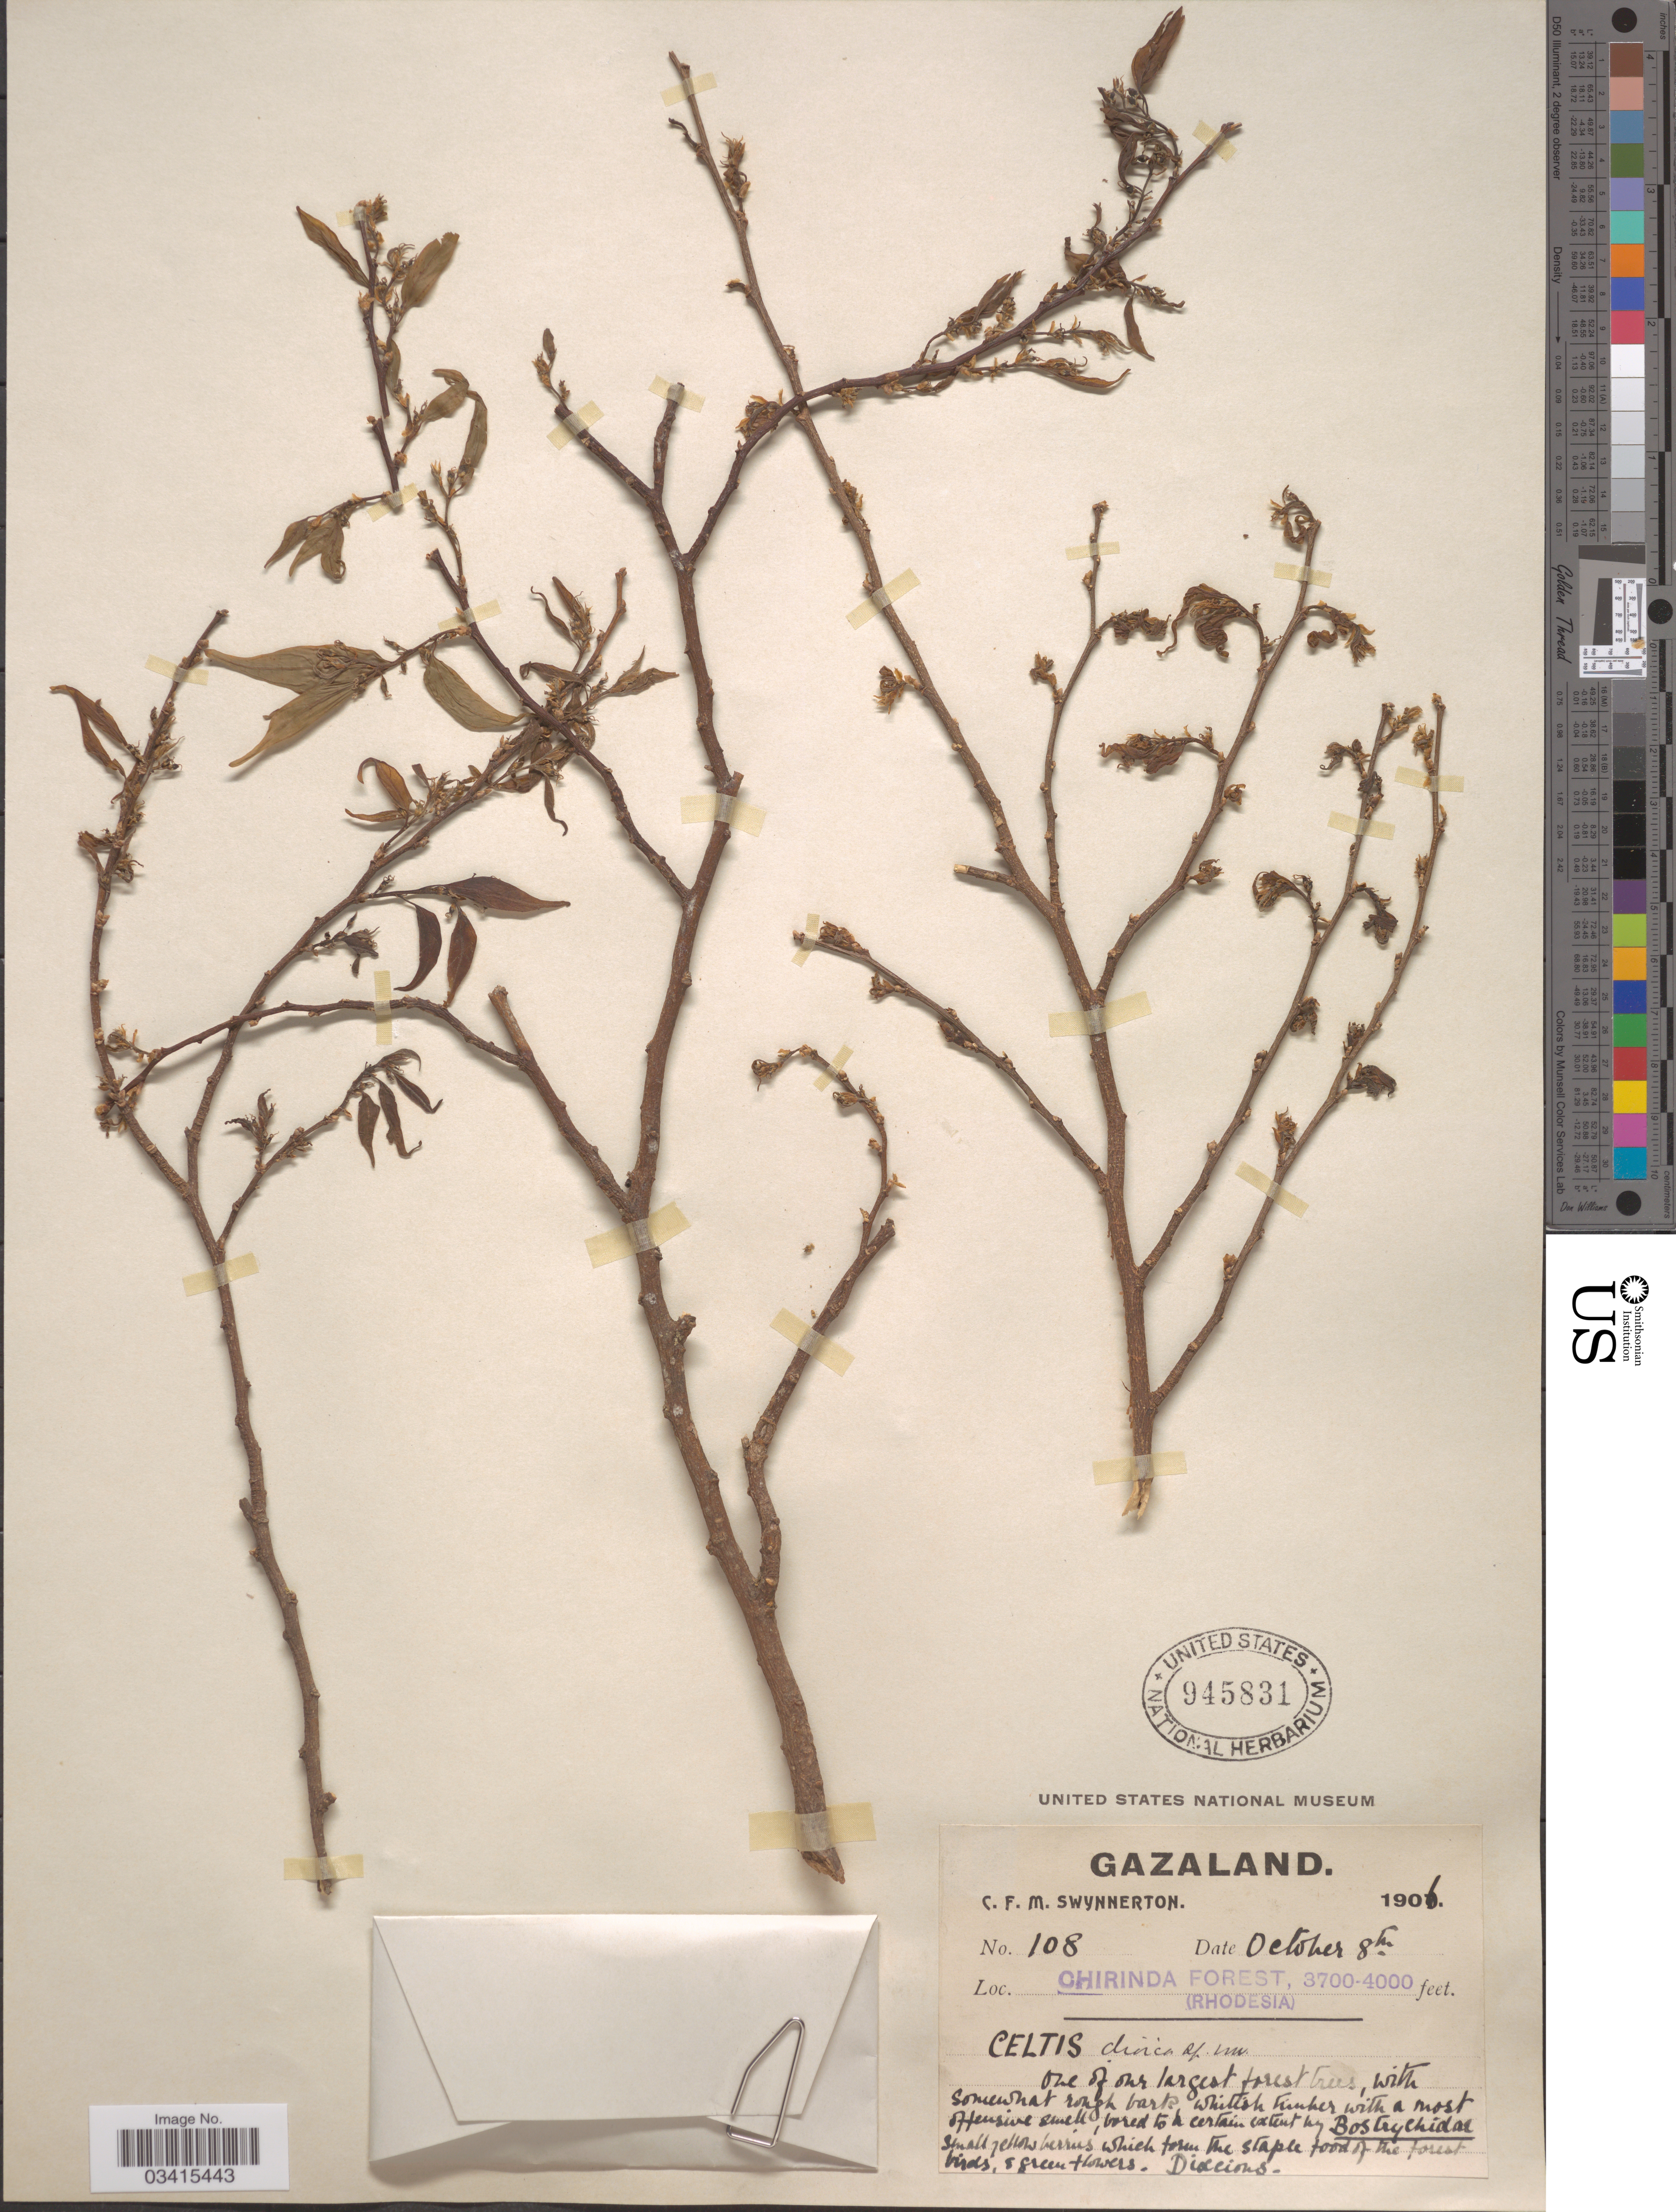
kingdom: Plantae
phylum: Tracheophyta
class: Magnoliopsida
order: Rosales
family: Cannabaceae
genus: Celtis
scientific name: Celtis iguanaea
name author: (Jacq.) Sarg.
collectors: C. Swynnerton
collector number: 108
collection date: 1906-10-08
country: Zimbabwe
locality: Gazaland. Chirinda Forest (Rhodesia).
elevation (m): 1128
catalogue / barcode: US 945831